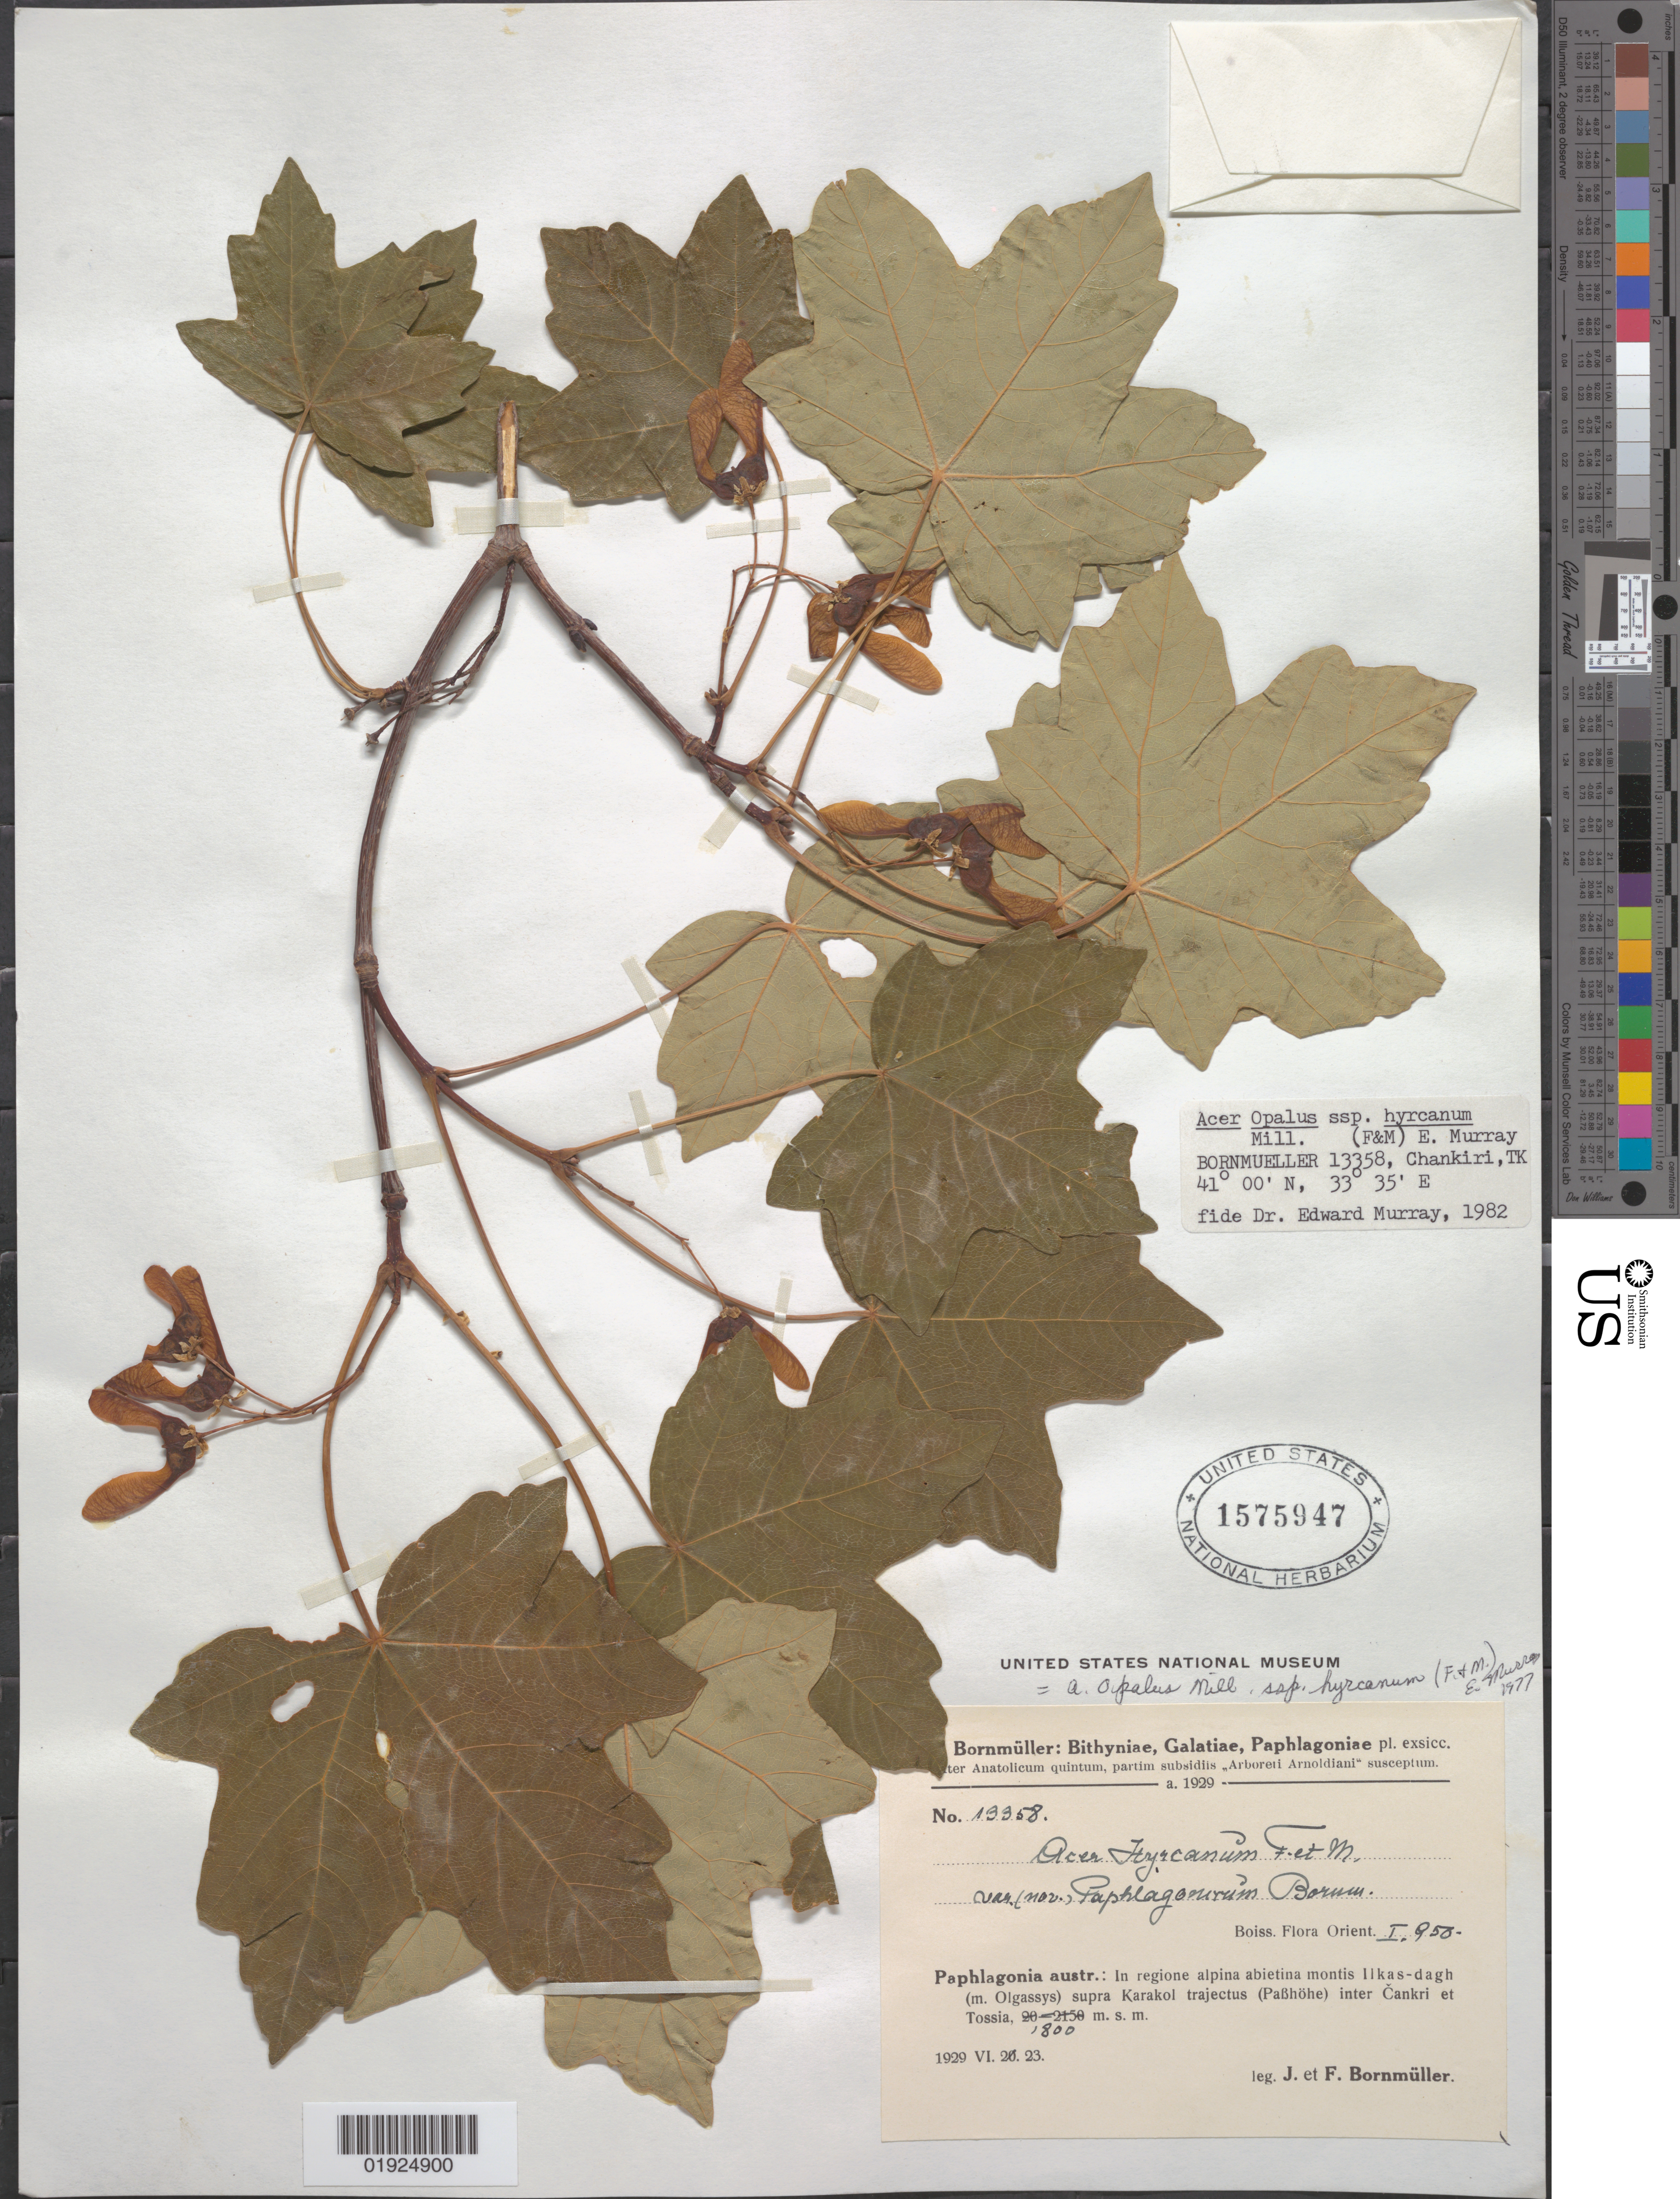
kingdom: Plantae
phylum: Tracheophyta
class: Magnoliopsida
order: Sapindales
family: Sapindaceae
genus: Acer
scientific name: Acer opalus subsp. hyrcanum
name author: (Fisch. & C.A. Mey.) A.E. Murray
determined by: Murray, Edward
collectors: J. Bornmüller & F. Bornmüller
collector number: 13358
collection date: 1929-06-23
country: Kyrgyzstan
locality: Paphlagonia austr.: Karakol trajectus (Paohohe) inter Cankri et Tossia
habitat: In regione alpina abietina montis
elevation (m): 1800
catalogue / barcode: US 1575947